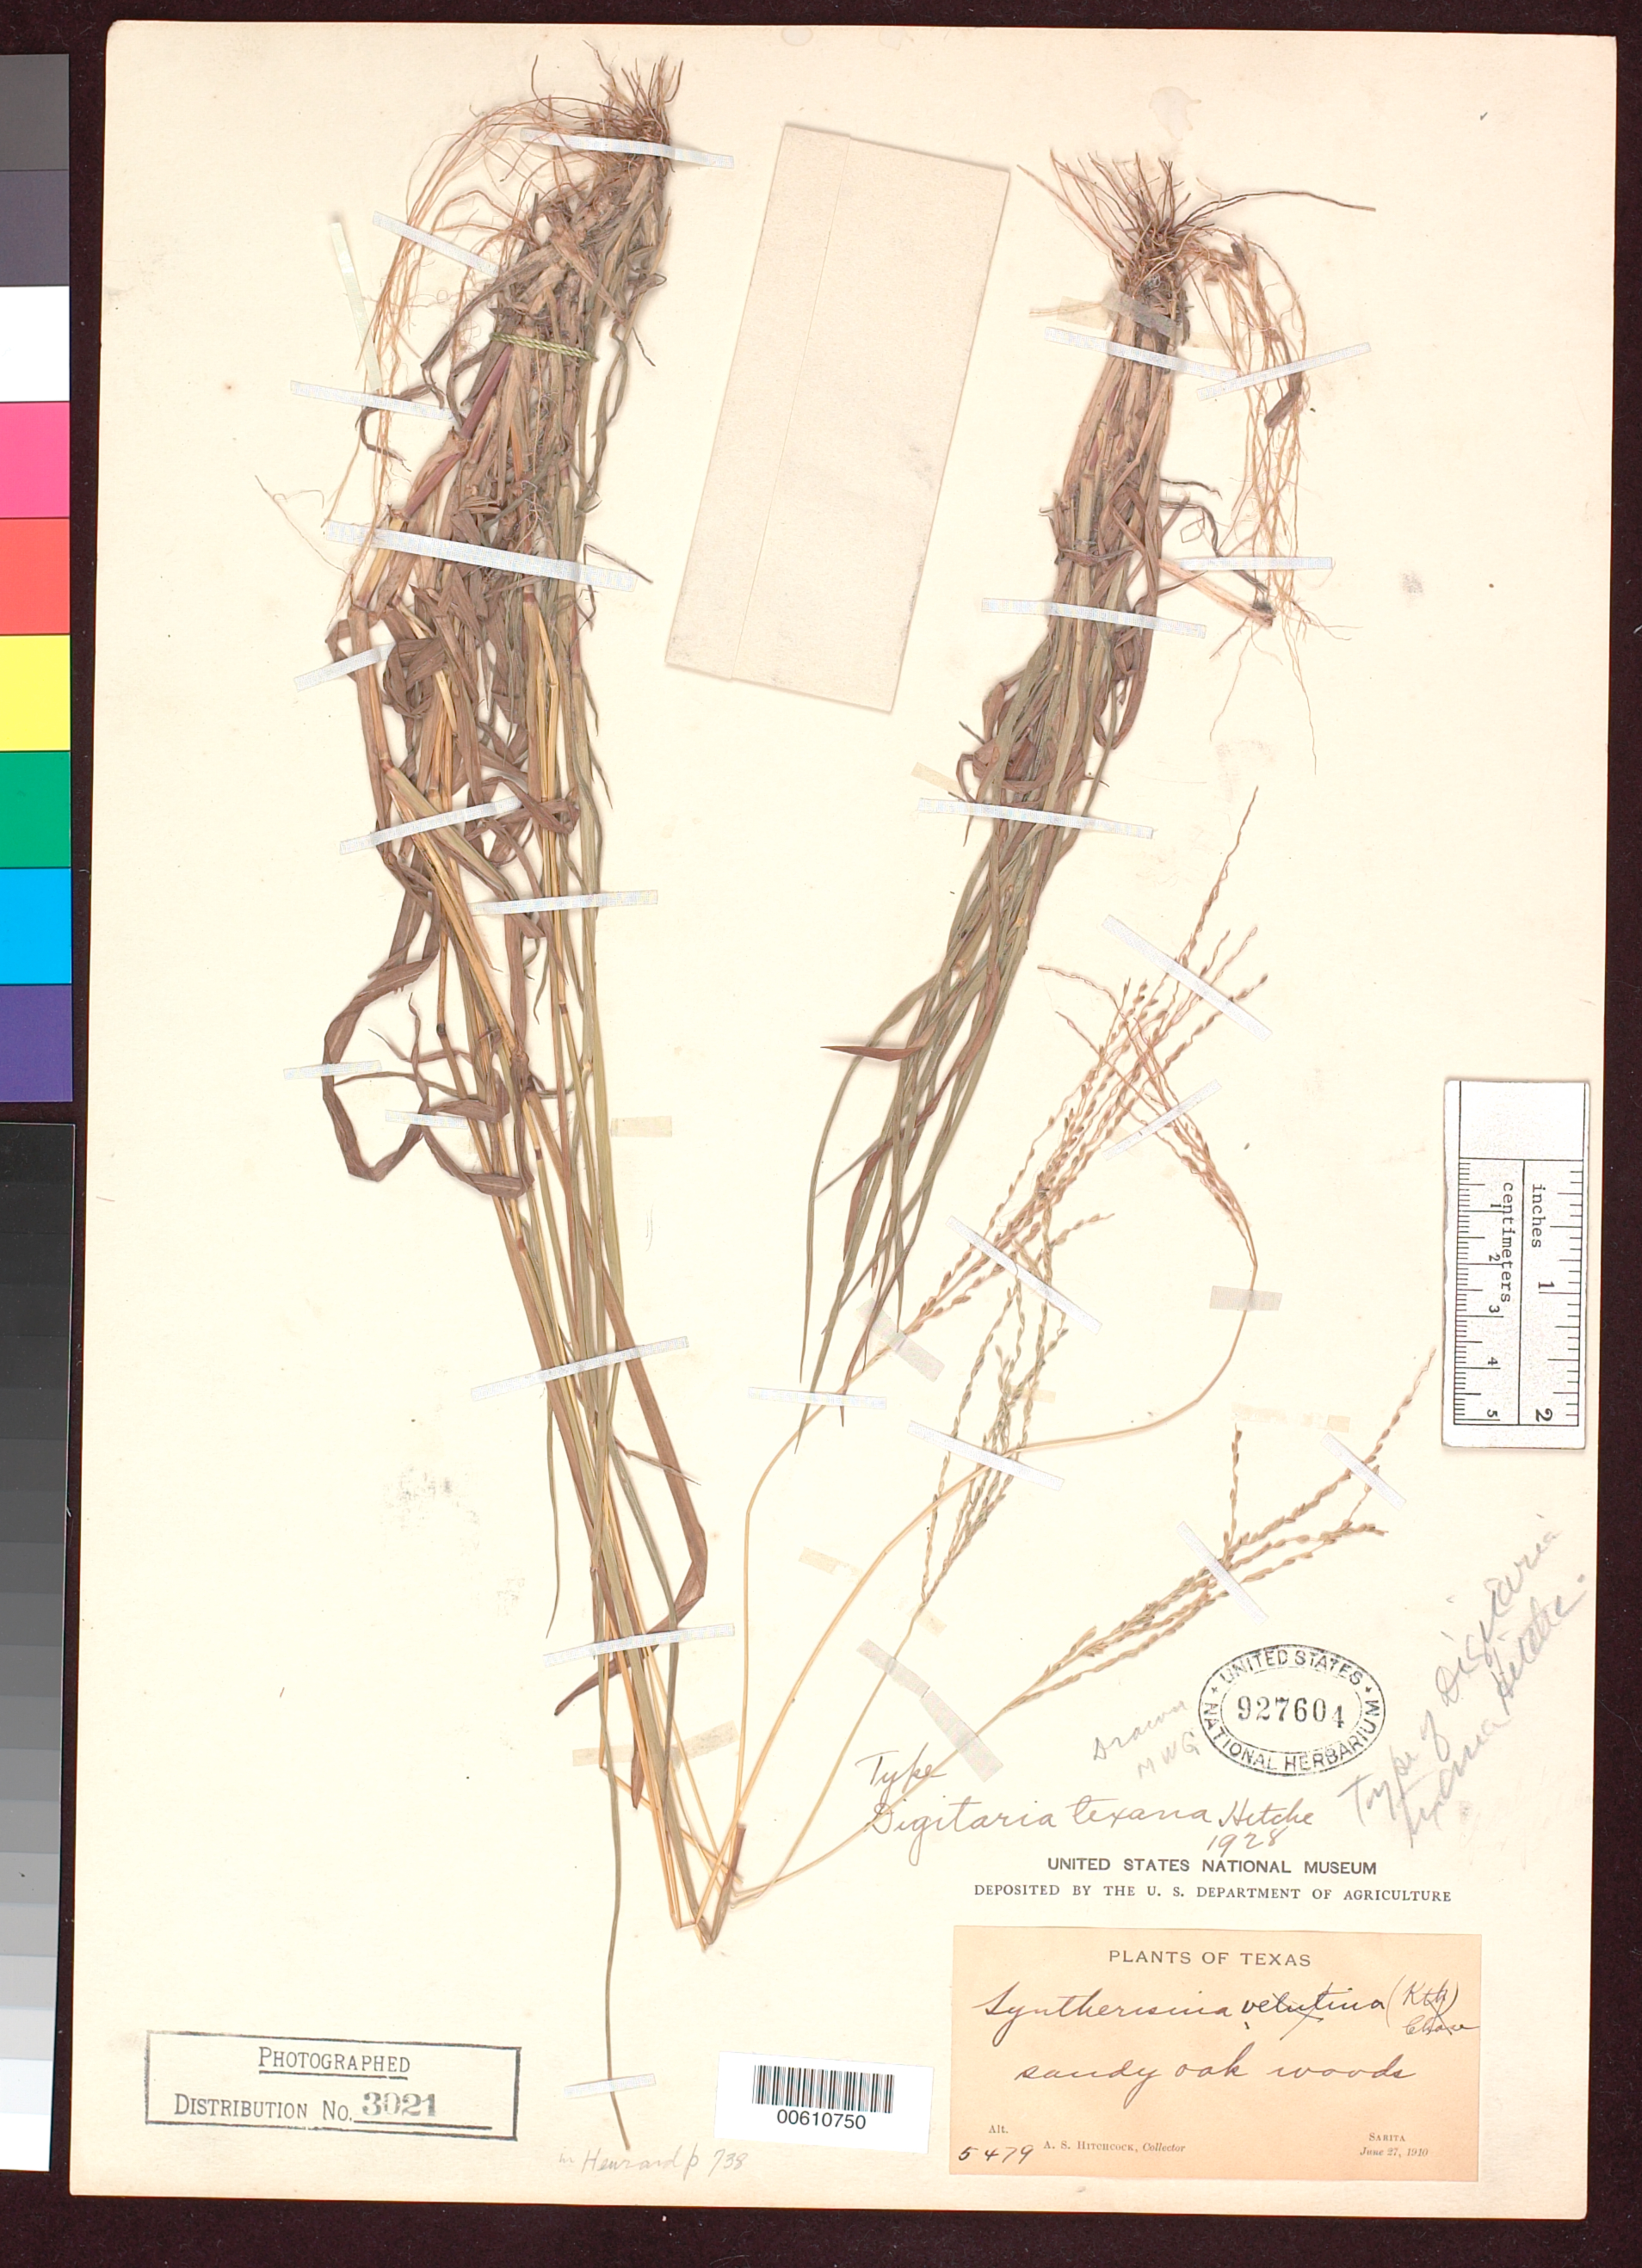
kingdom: Plantae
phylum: Tracheophyta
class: Liliopsida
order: Poales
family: Poaceae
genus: Digitaria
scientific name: Digitaria texana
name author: Hitchc.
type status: Holotype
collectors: A. S. Hitchcock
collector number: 5479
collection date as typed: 27 Jun 1910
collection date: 1910-06-27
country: United States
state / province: Texas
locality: Sarita.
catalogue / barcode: US 927604